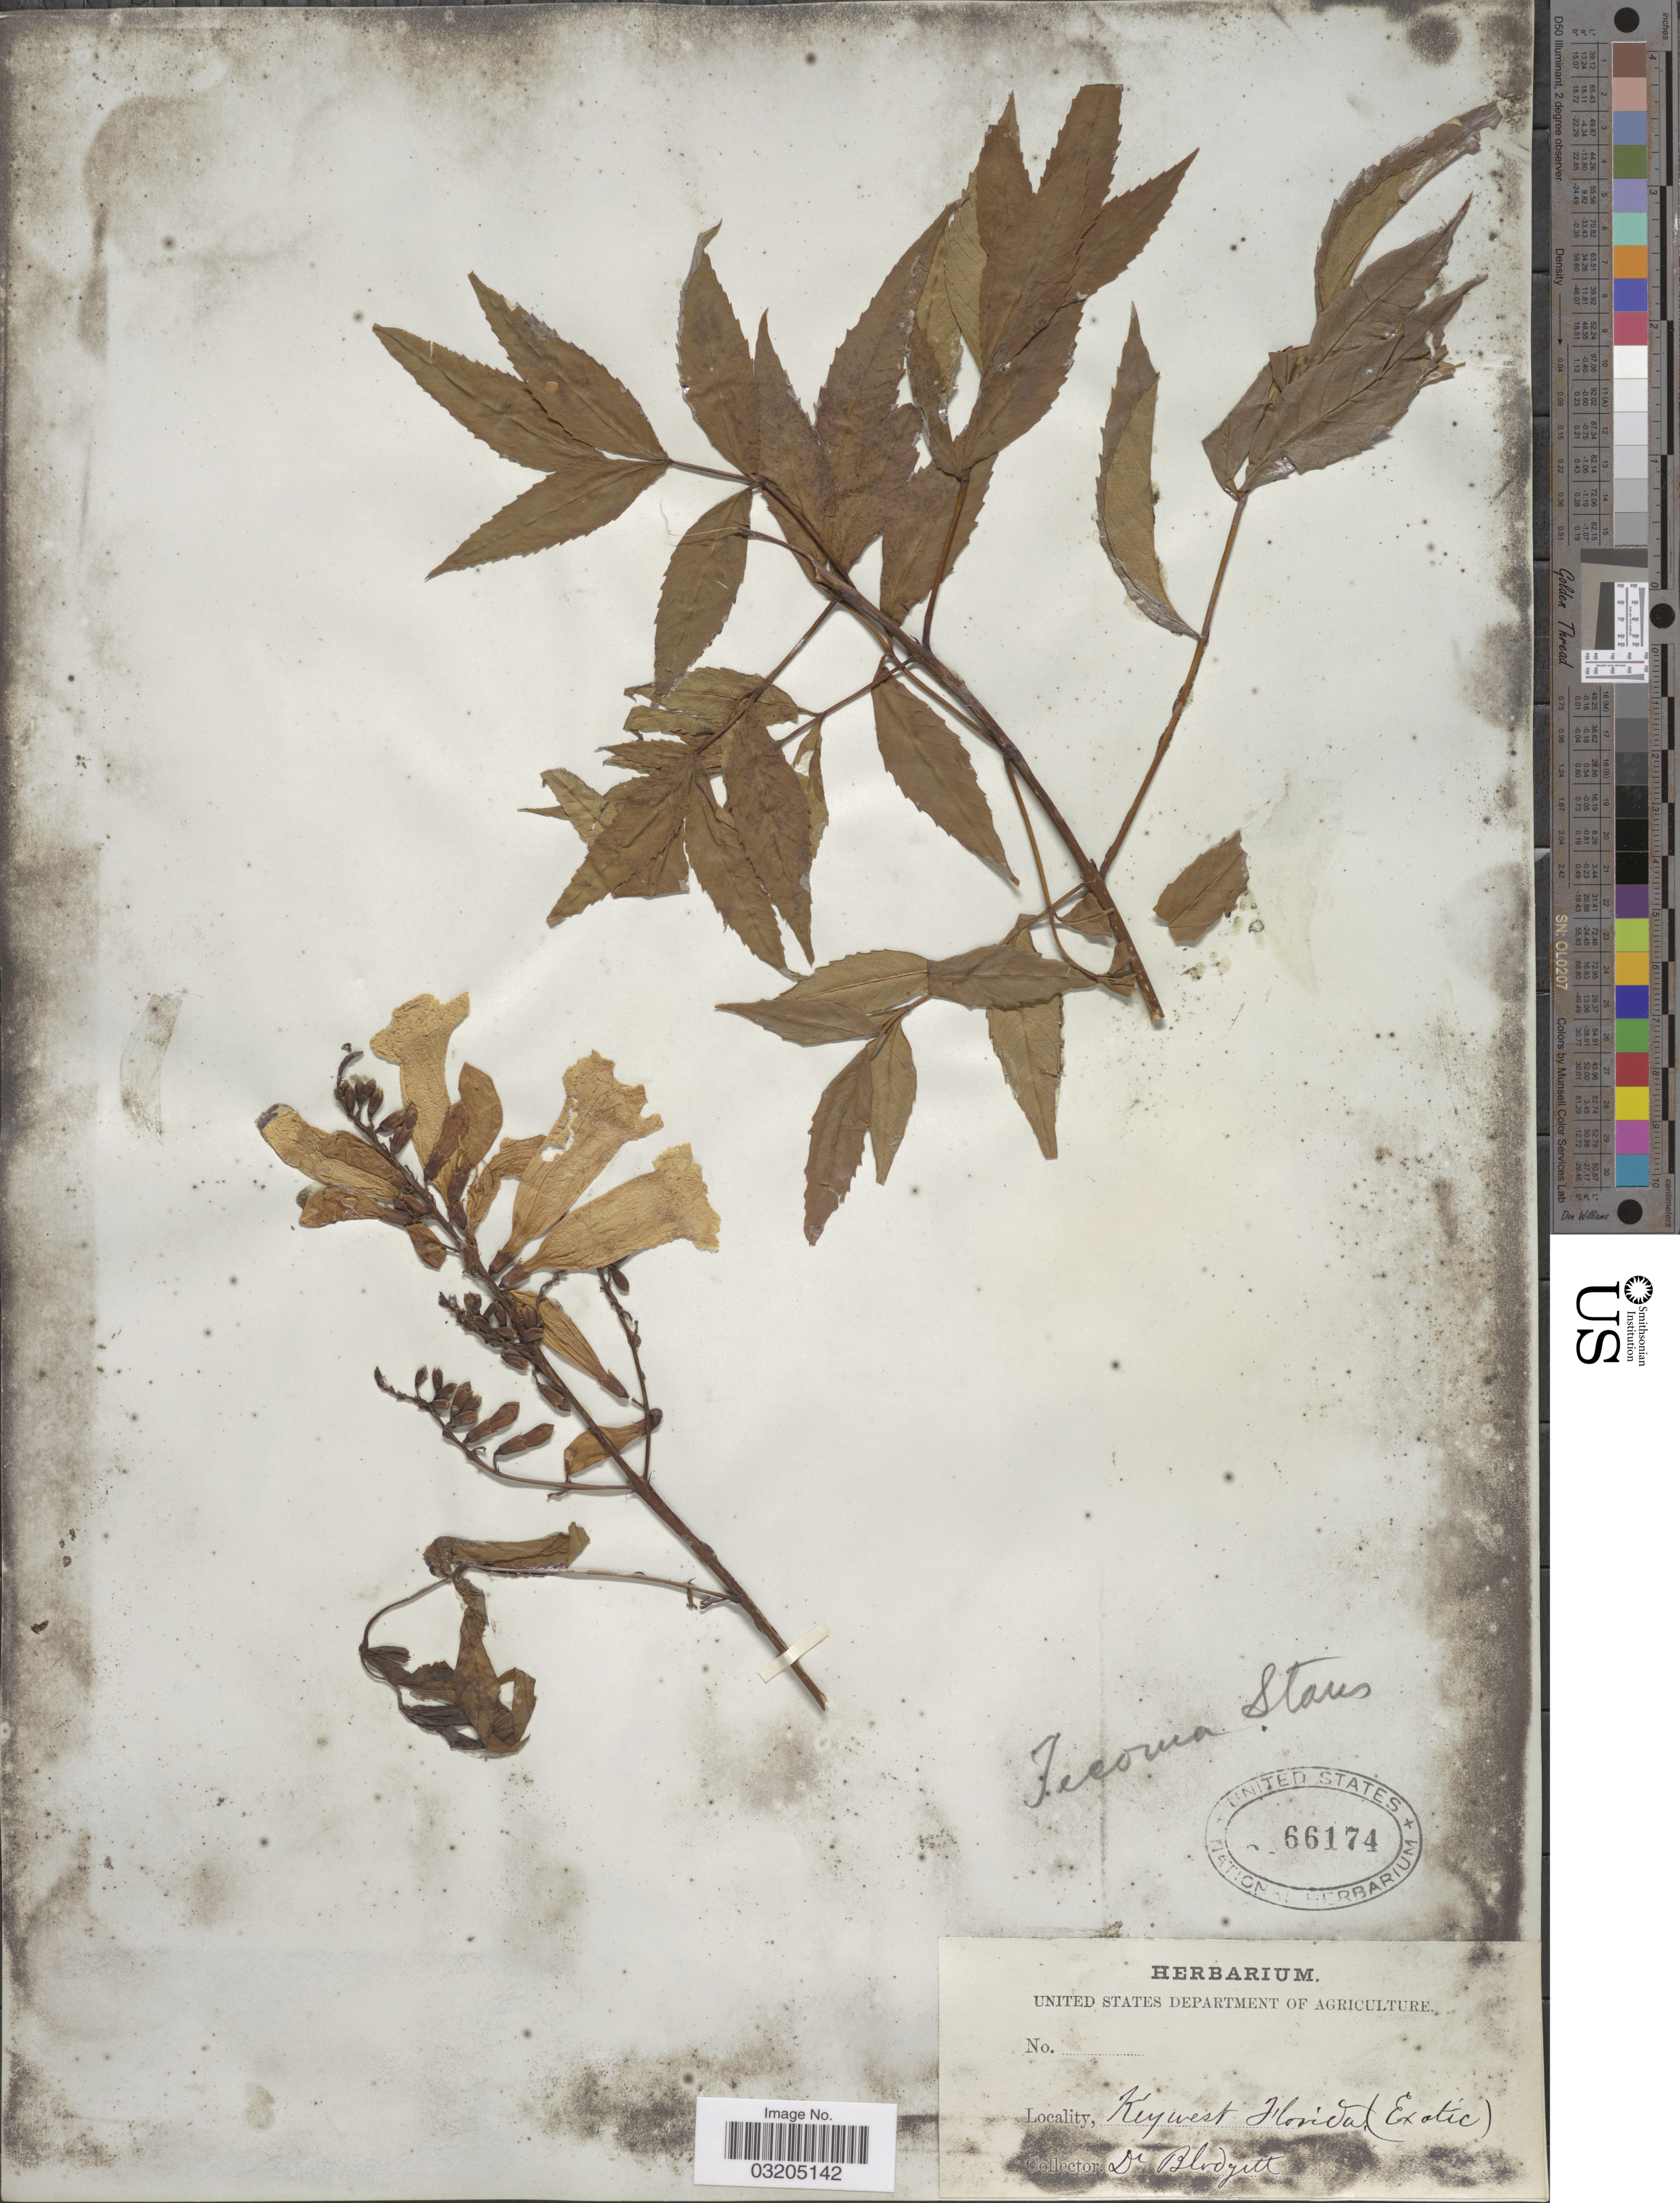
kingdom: Plantae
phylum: Tracheophyta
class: Magnoliopsida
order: Lamiales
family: Bignoniaceae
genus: Tecoma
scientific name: Tecoma stans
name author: (L.) Juss. ex Kunth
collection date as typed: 18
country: United States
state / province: Florida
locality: Key West.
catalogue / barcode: US 66174